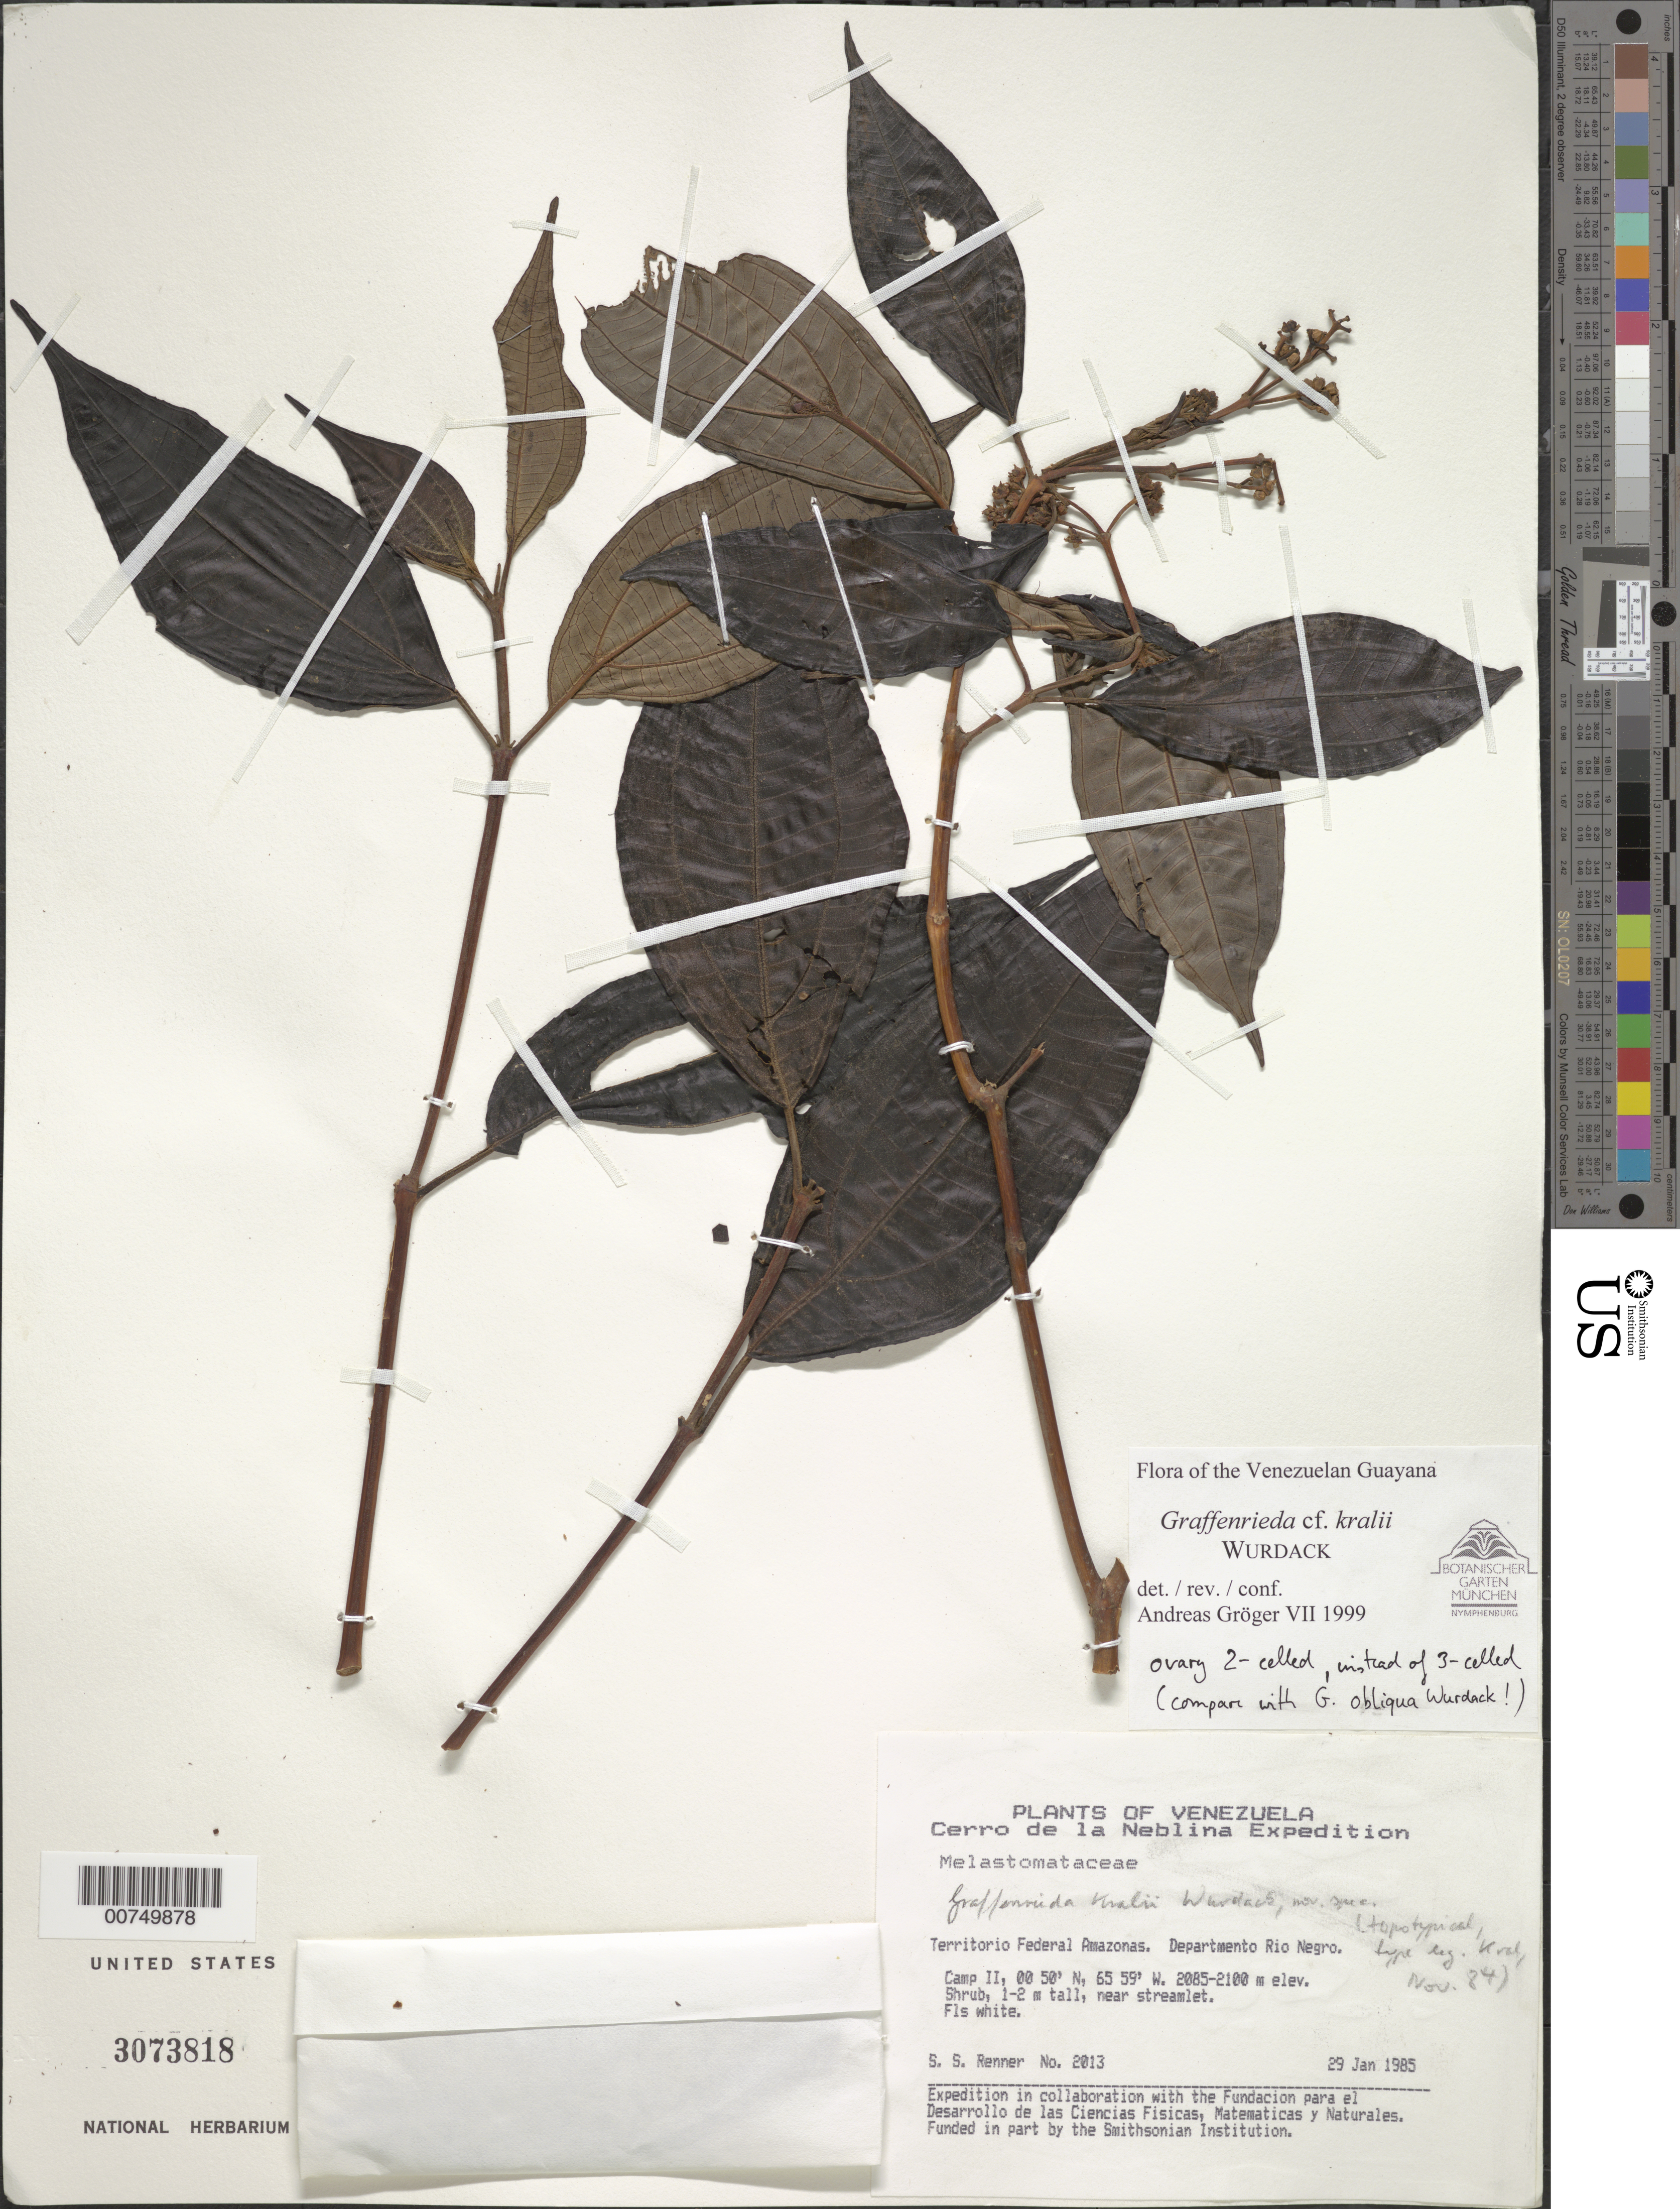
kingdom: Plantae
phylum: Tracheophyta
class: Magnoliopsida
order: Myrtales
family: Melastomataceae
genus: Graffenrieda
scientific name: Graffenrieda kralii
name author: Wurdack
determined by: Gröger, A.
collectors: S. S. Renner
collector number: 2013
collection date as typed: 29-Jan-85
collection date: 1985-01-29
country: Venezuela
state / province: Amazonas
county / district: Río Negro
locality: Cerro de la Neblina, Camp II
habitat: Near streamlet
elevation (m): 2085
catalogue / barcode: US 3073818